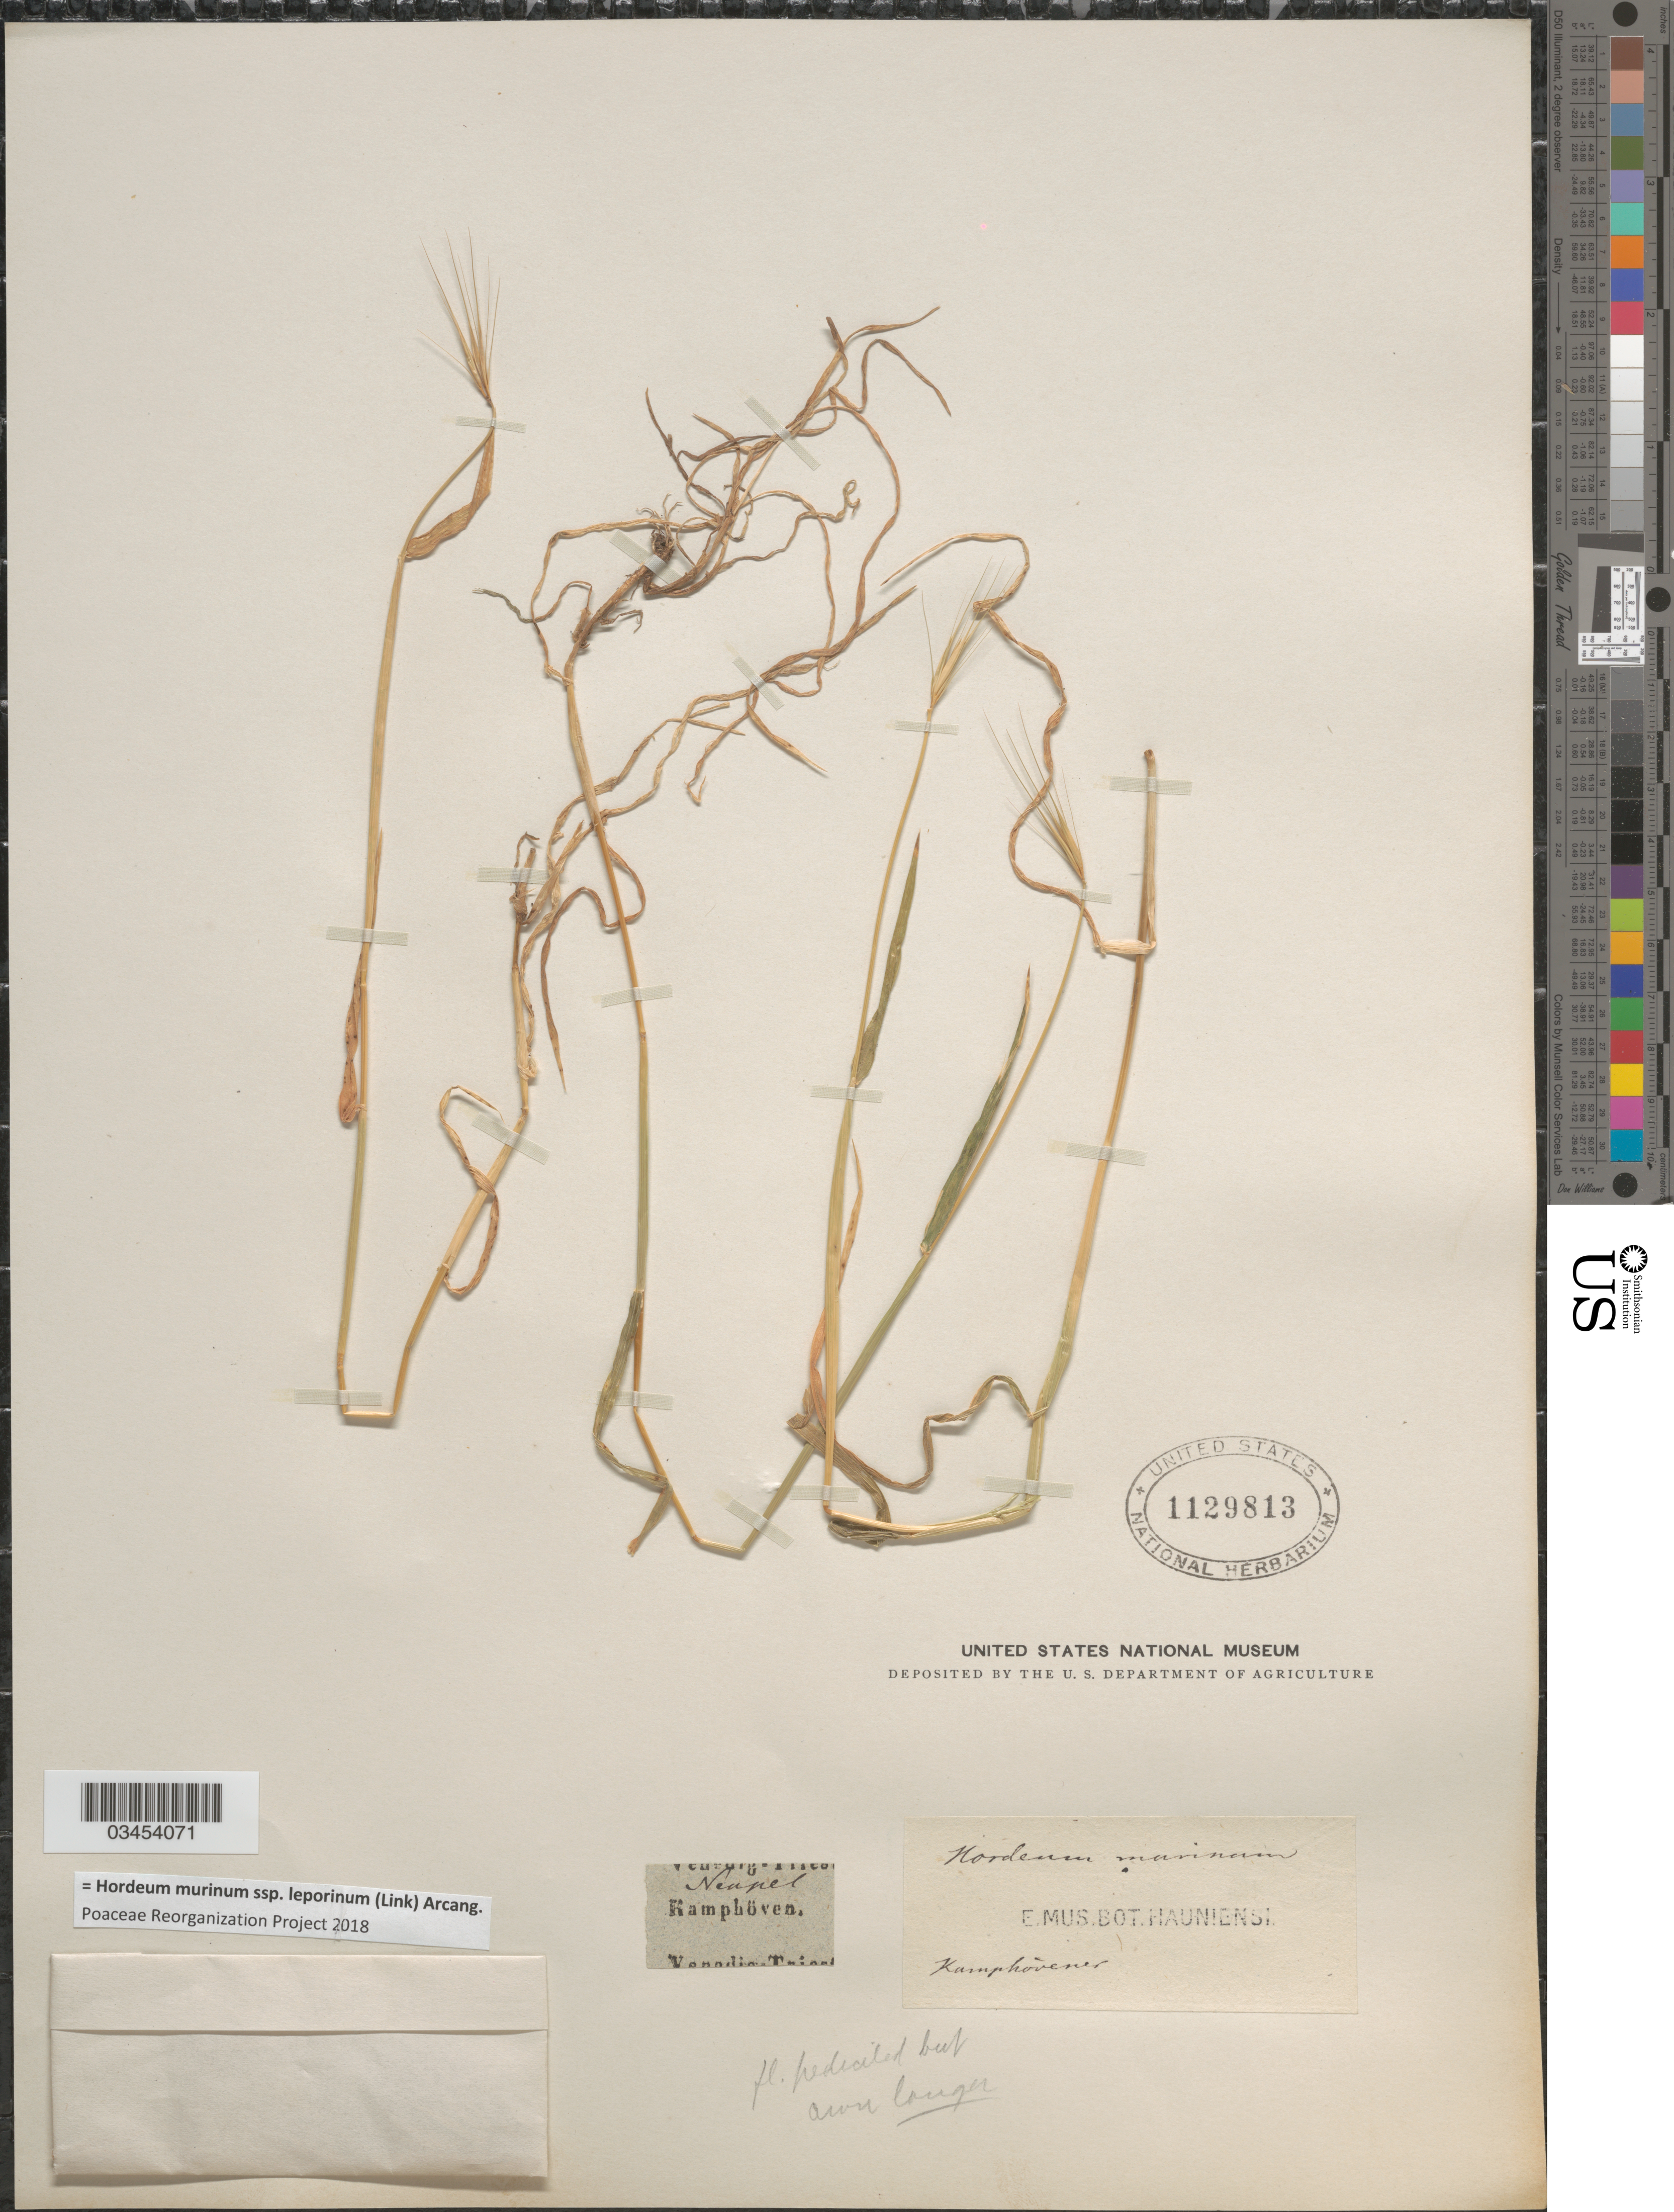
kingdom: Plantae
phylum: Tracheophyta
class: Liliopsida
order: Poales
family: Poaceae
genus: Hordeum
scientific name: Hordeum murinum subsp. leporinum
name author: (Link) Arcang.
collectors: B. Kamphövener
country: Italy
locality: Neapel.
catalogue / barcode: US 1129813